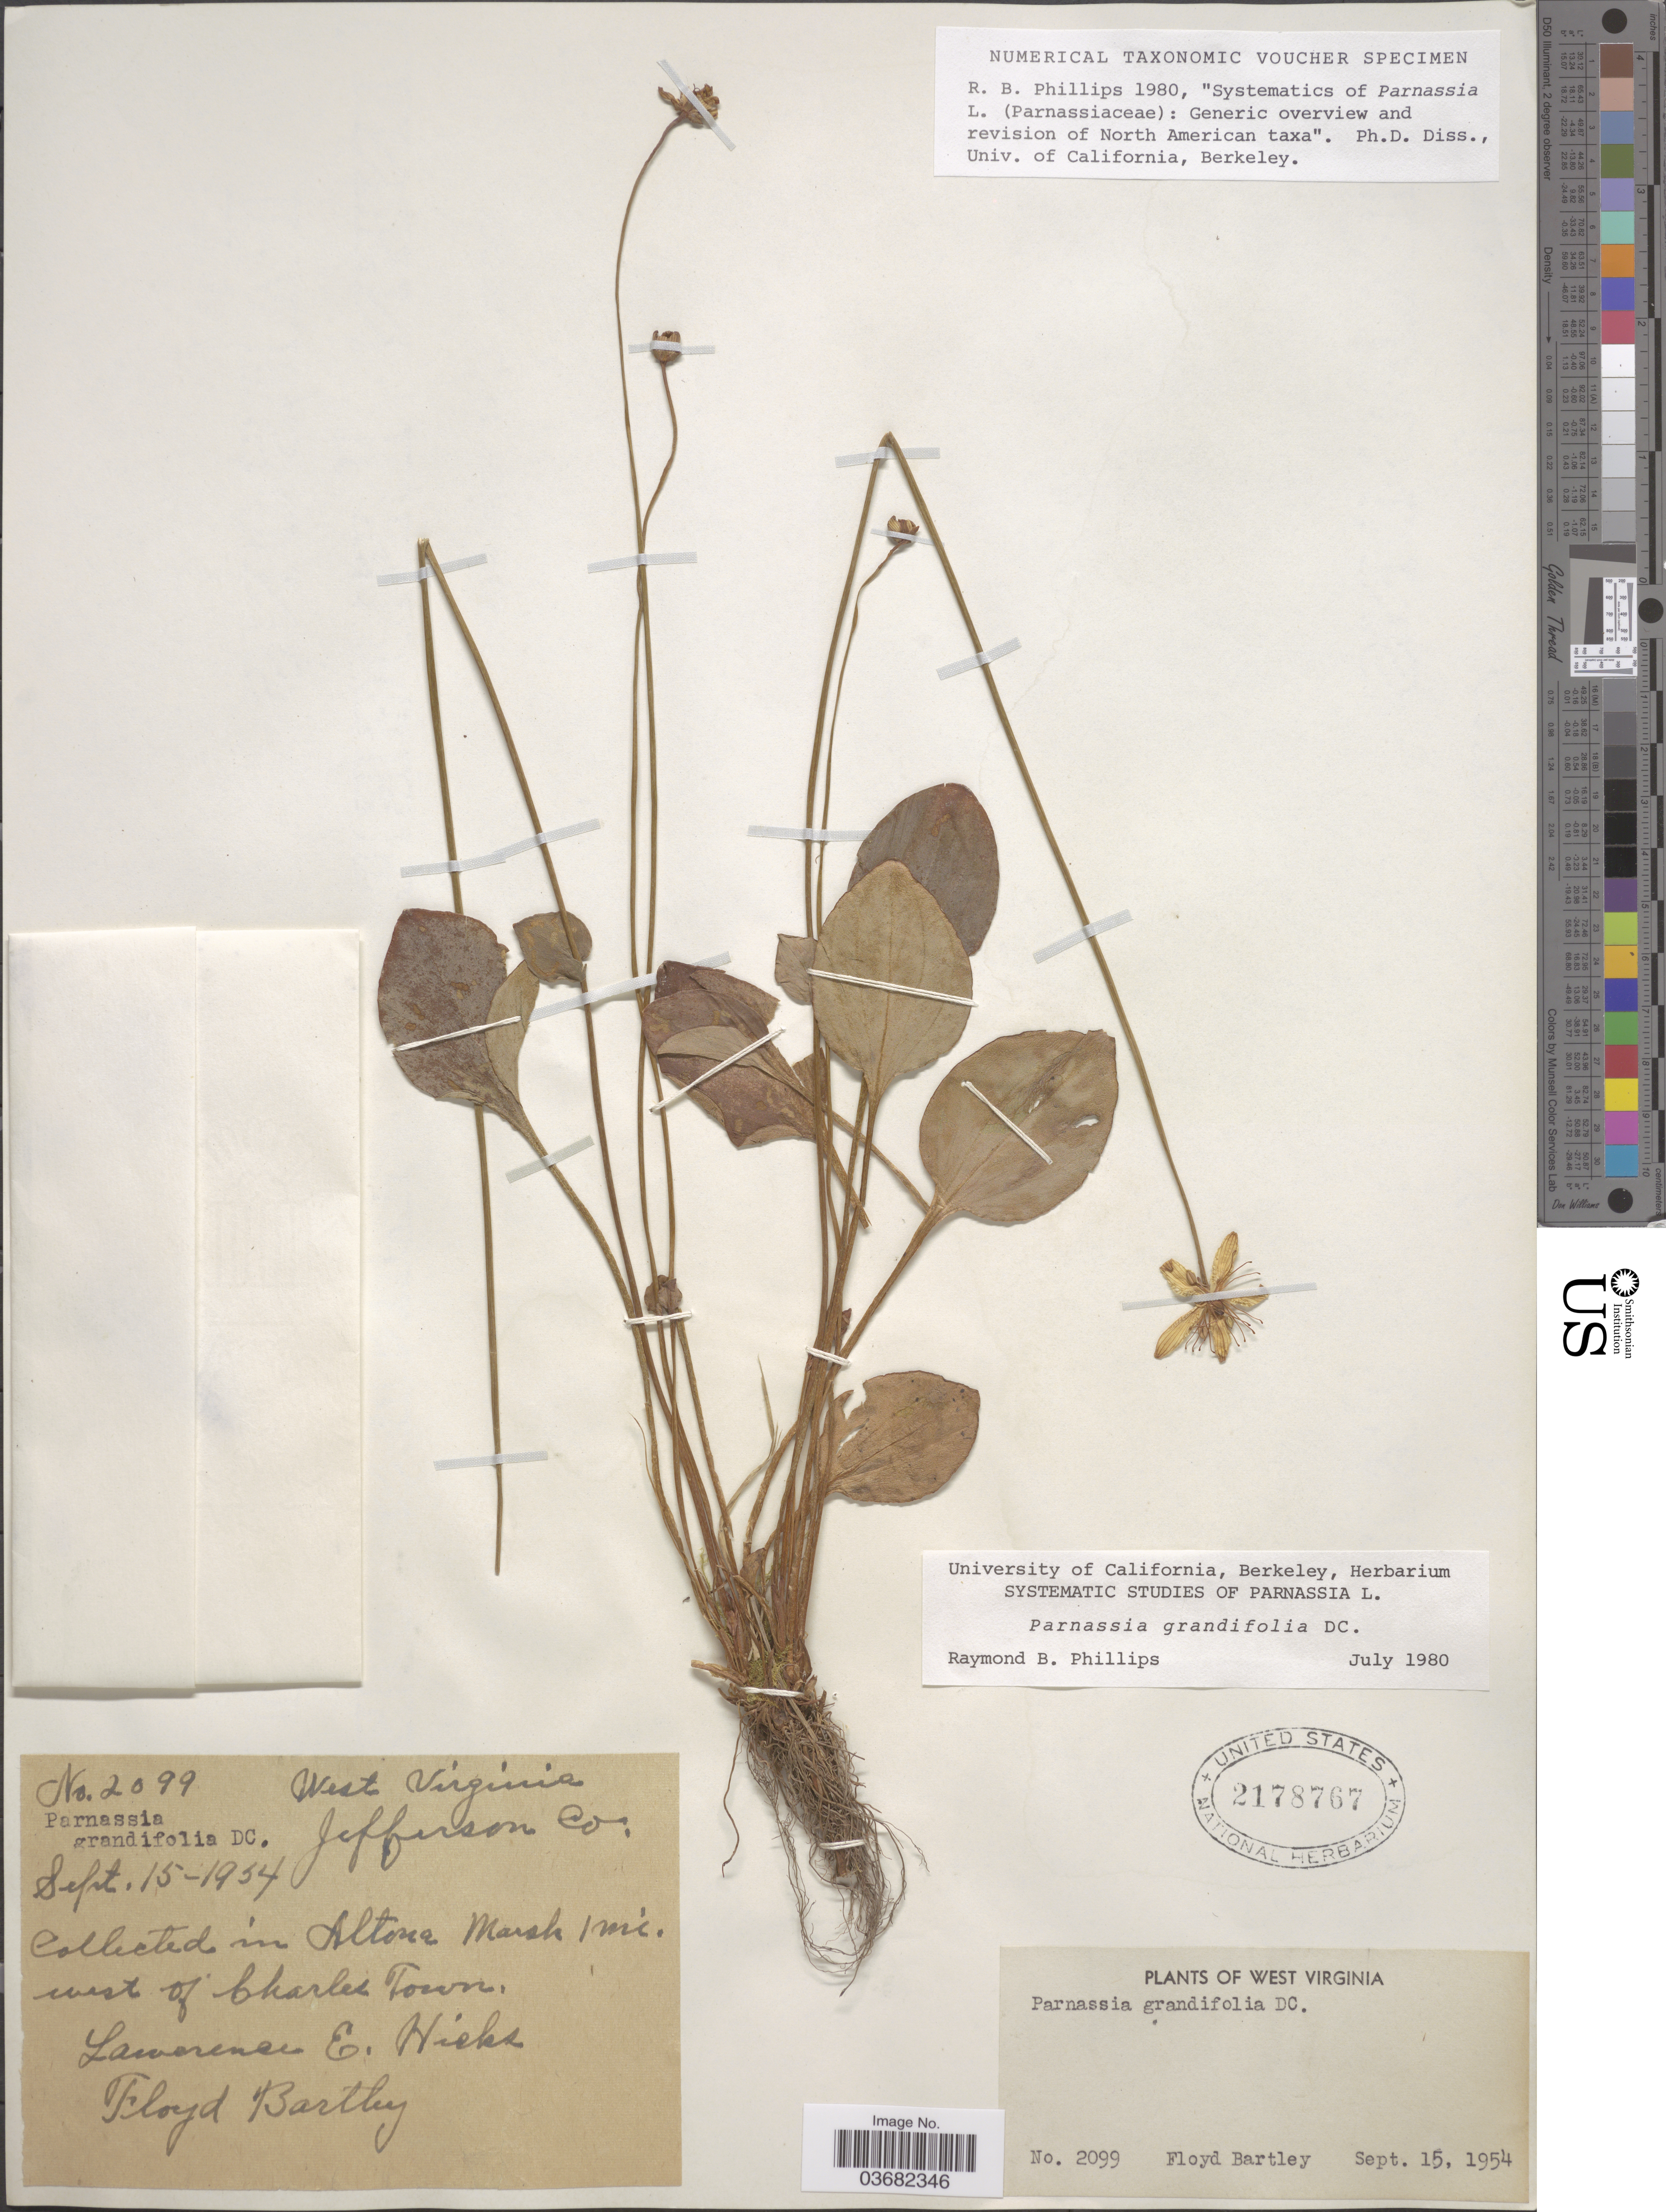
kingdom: Plantae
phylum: Tracheophyta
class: Magnoliopsida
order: Celastrales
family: Parnassiaceae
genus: Parnassia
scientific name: Parnassia grandifolia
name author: DC.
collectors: L. E. Hicks & F. Bartley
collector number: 2099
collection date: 1954-09-15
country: United States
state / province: West Virginia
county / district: Jefferson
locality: Jefferson Co. In Altona Marsh 1 mi. west of Charles Town.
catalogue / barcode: US 2178767